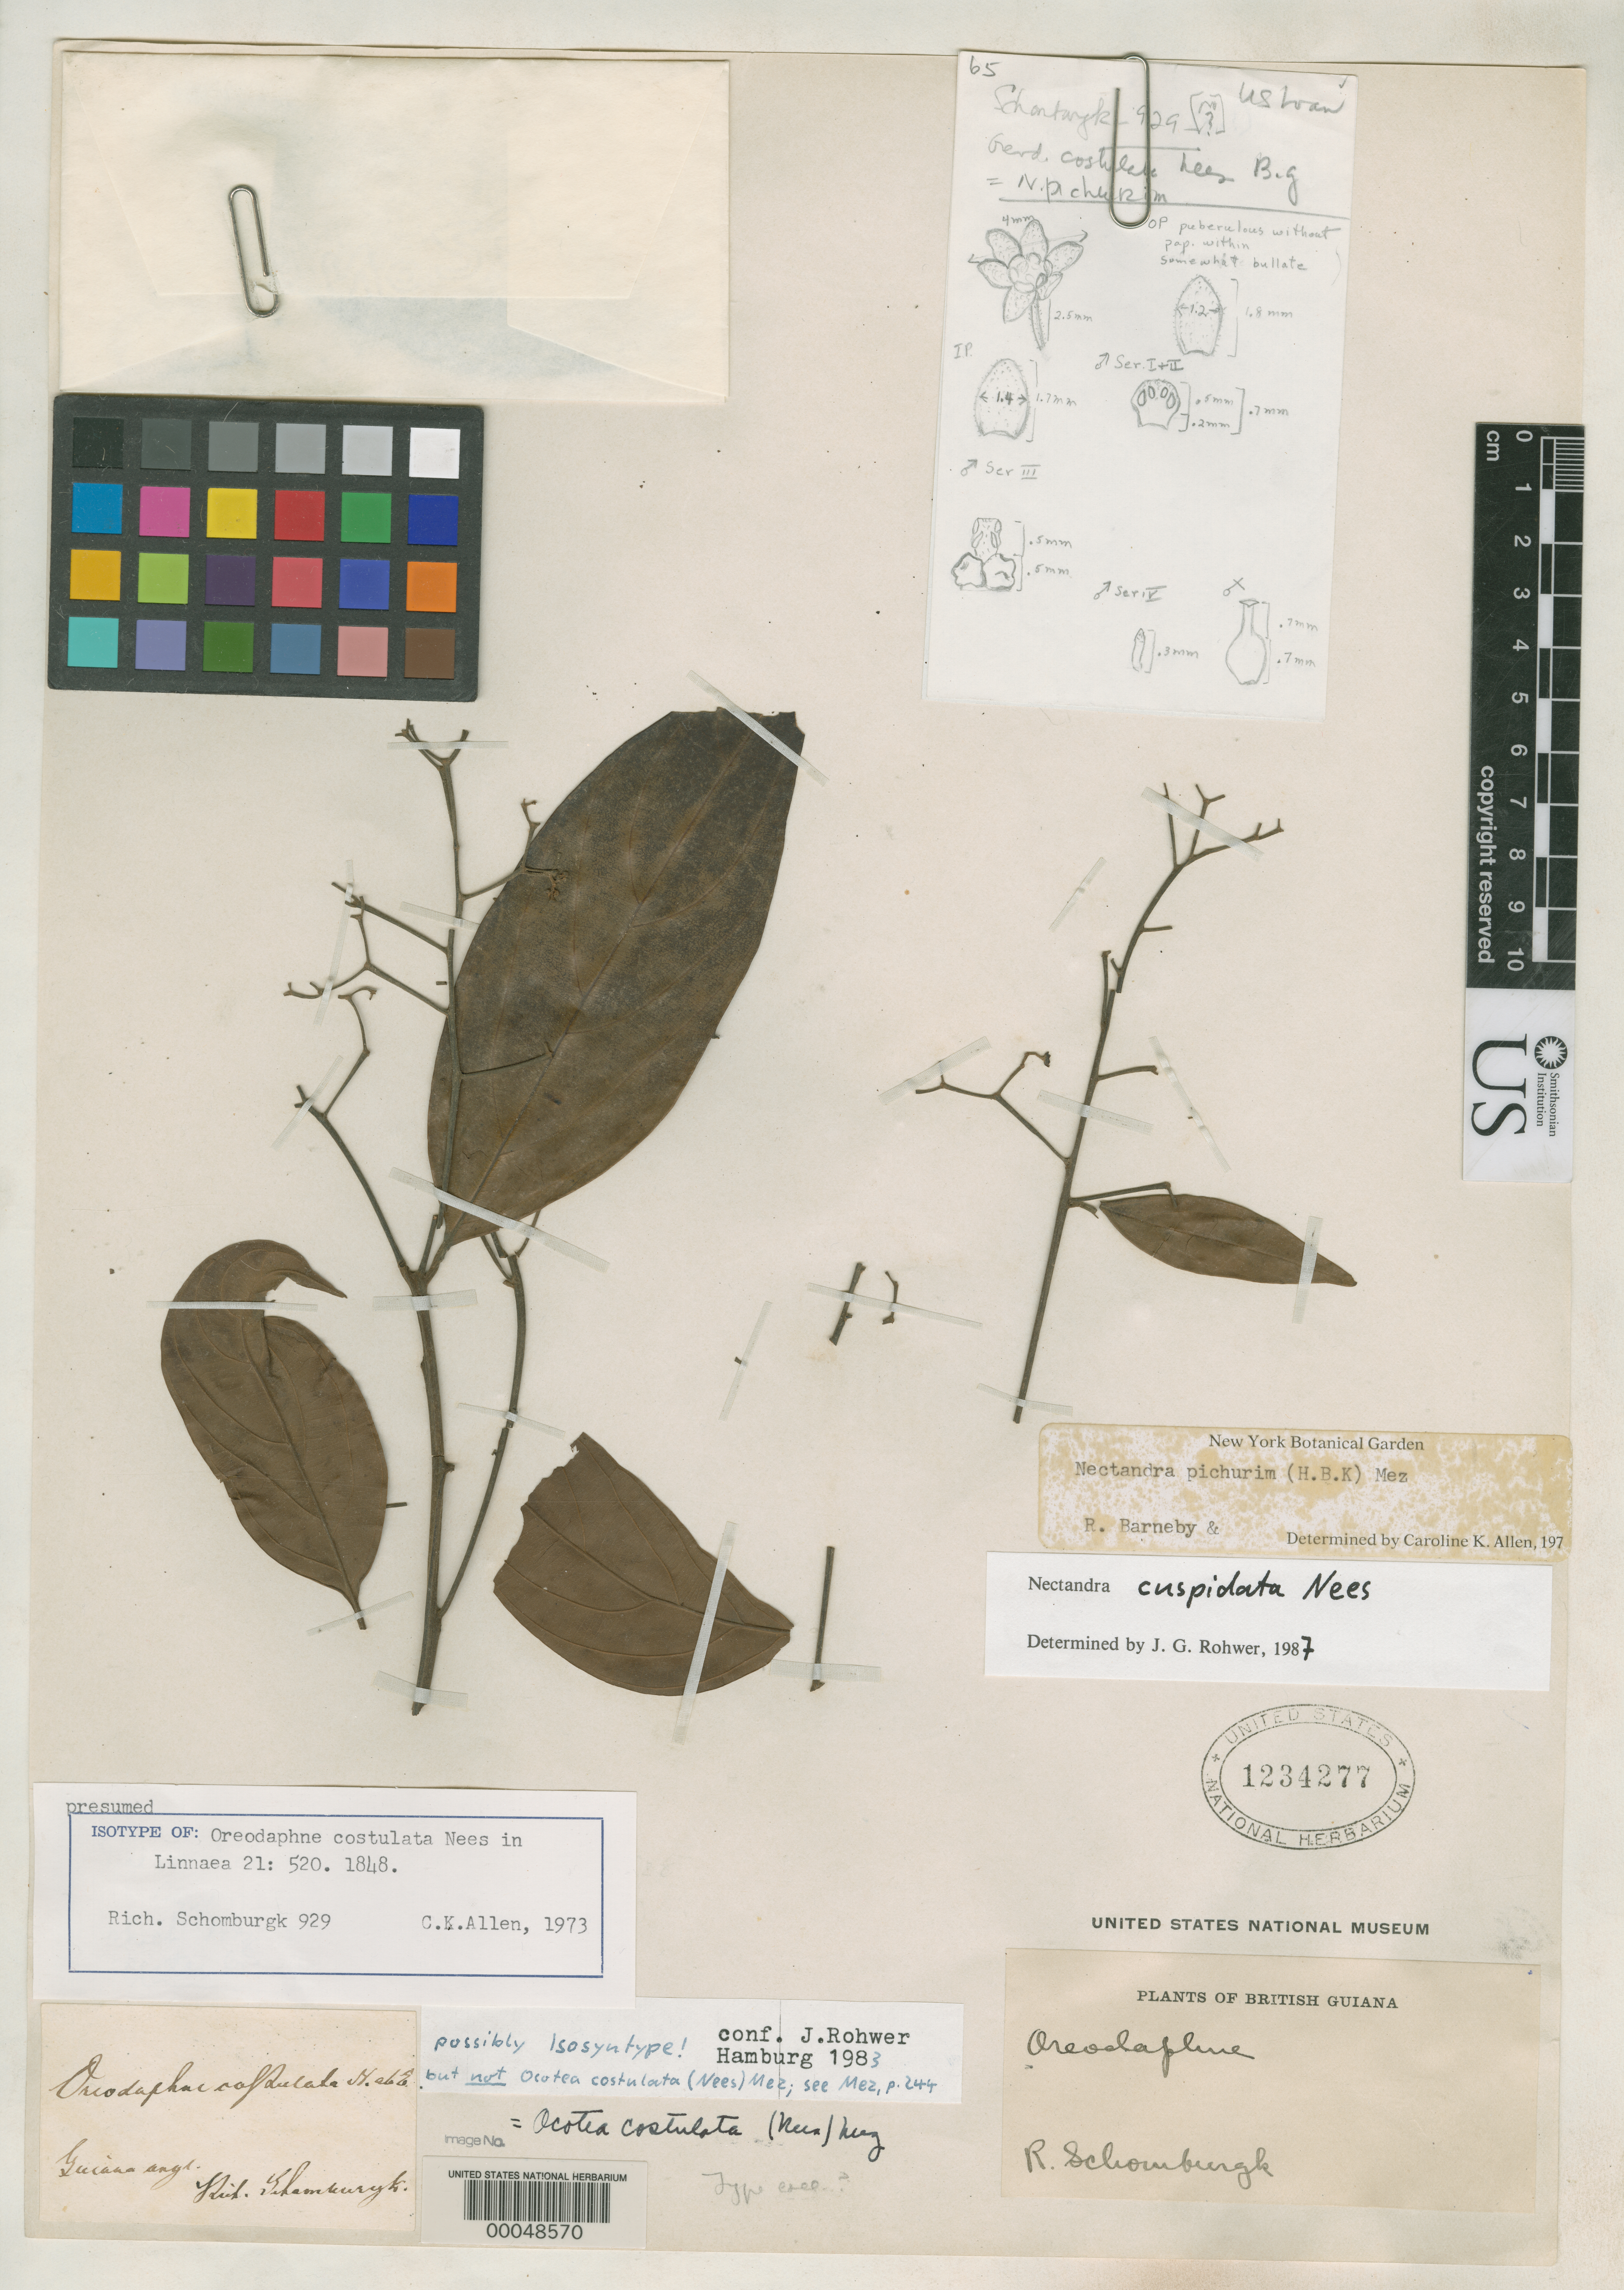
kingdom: Plantae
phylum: Tracheophyta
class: Magnoliopsida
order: Laurales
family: Lauraceae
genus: Oreodaphne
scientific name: Oreodaphne costulata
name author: Nees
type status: Isotype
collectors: R. H. Schomburgk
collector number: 929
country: Guyana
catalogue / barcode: US 1234277